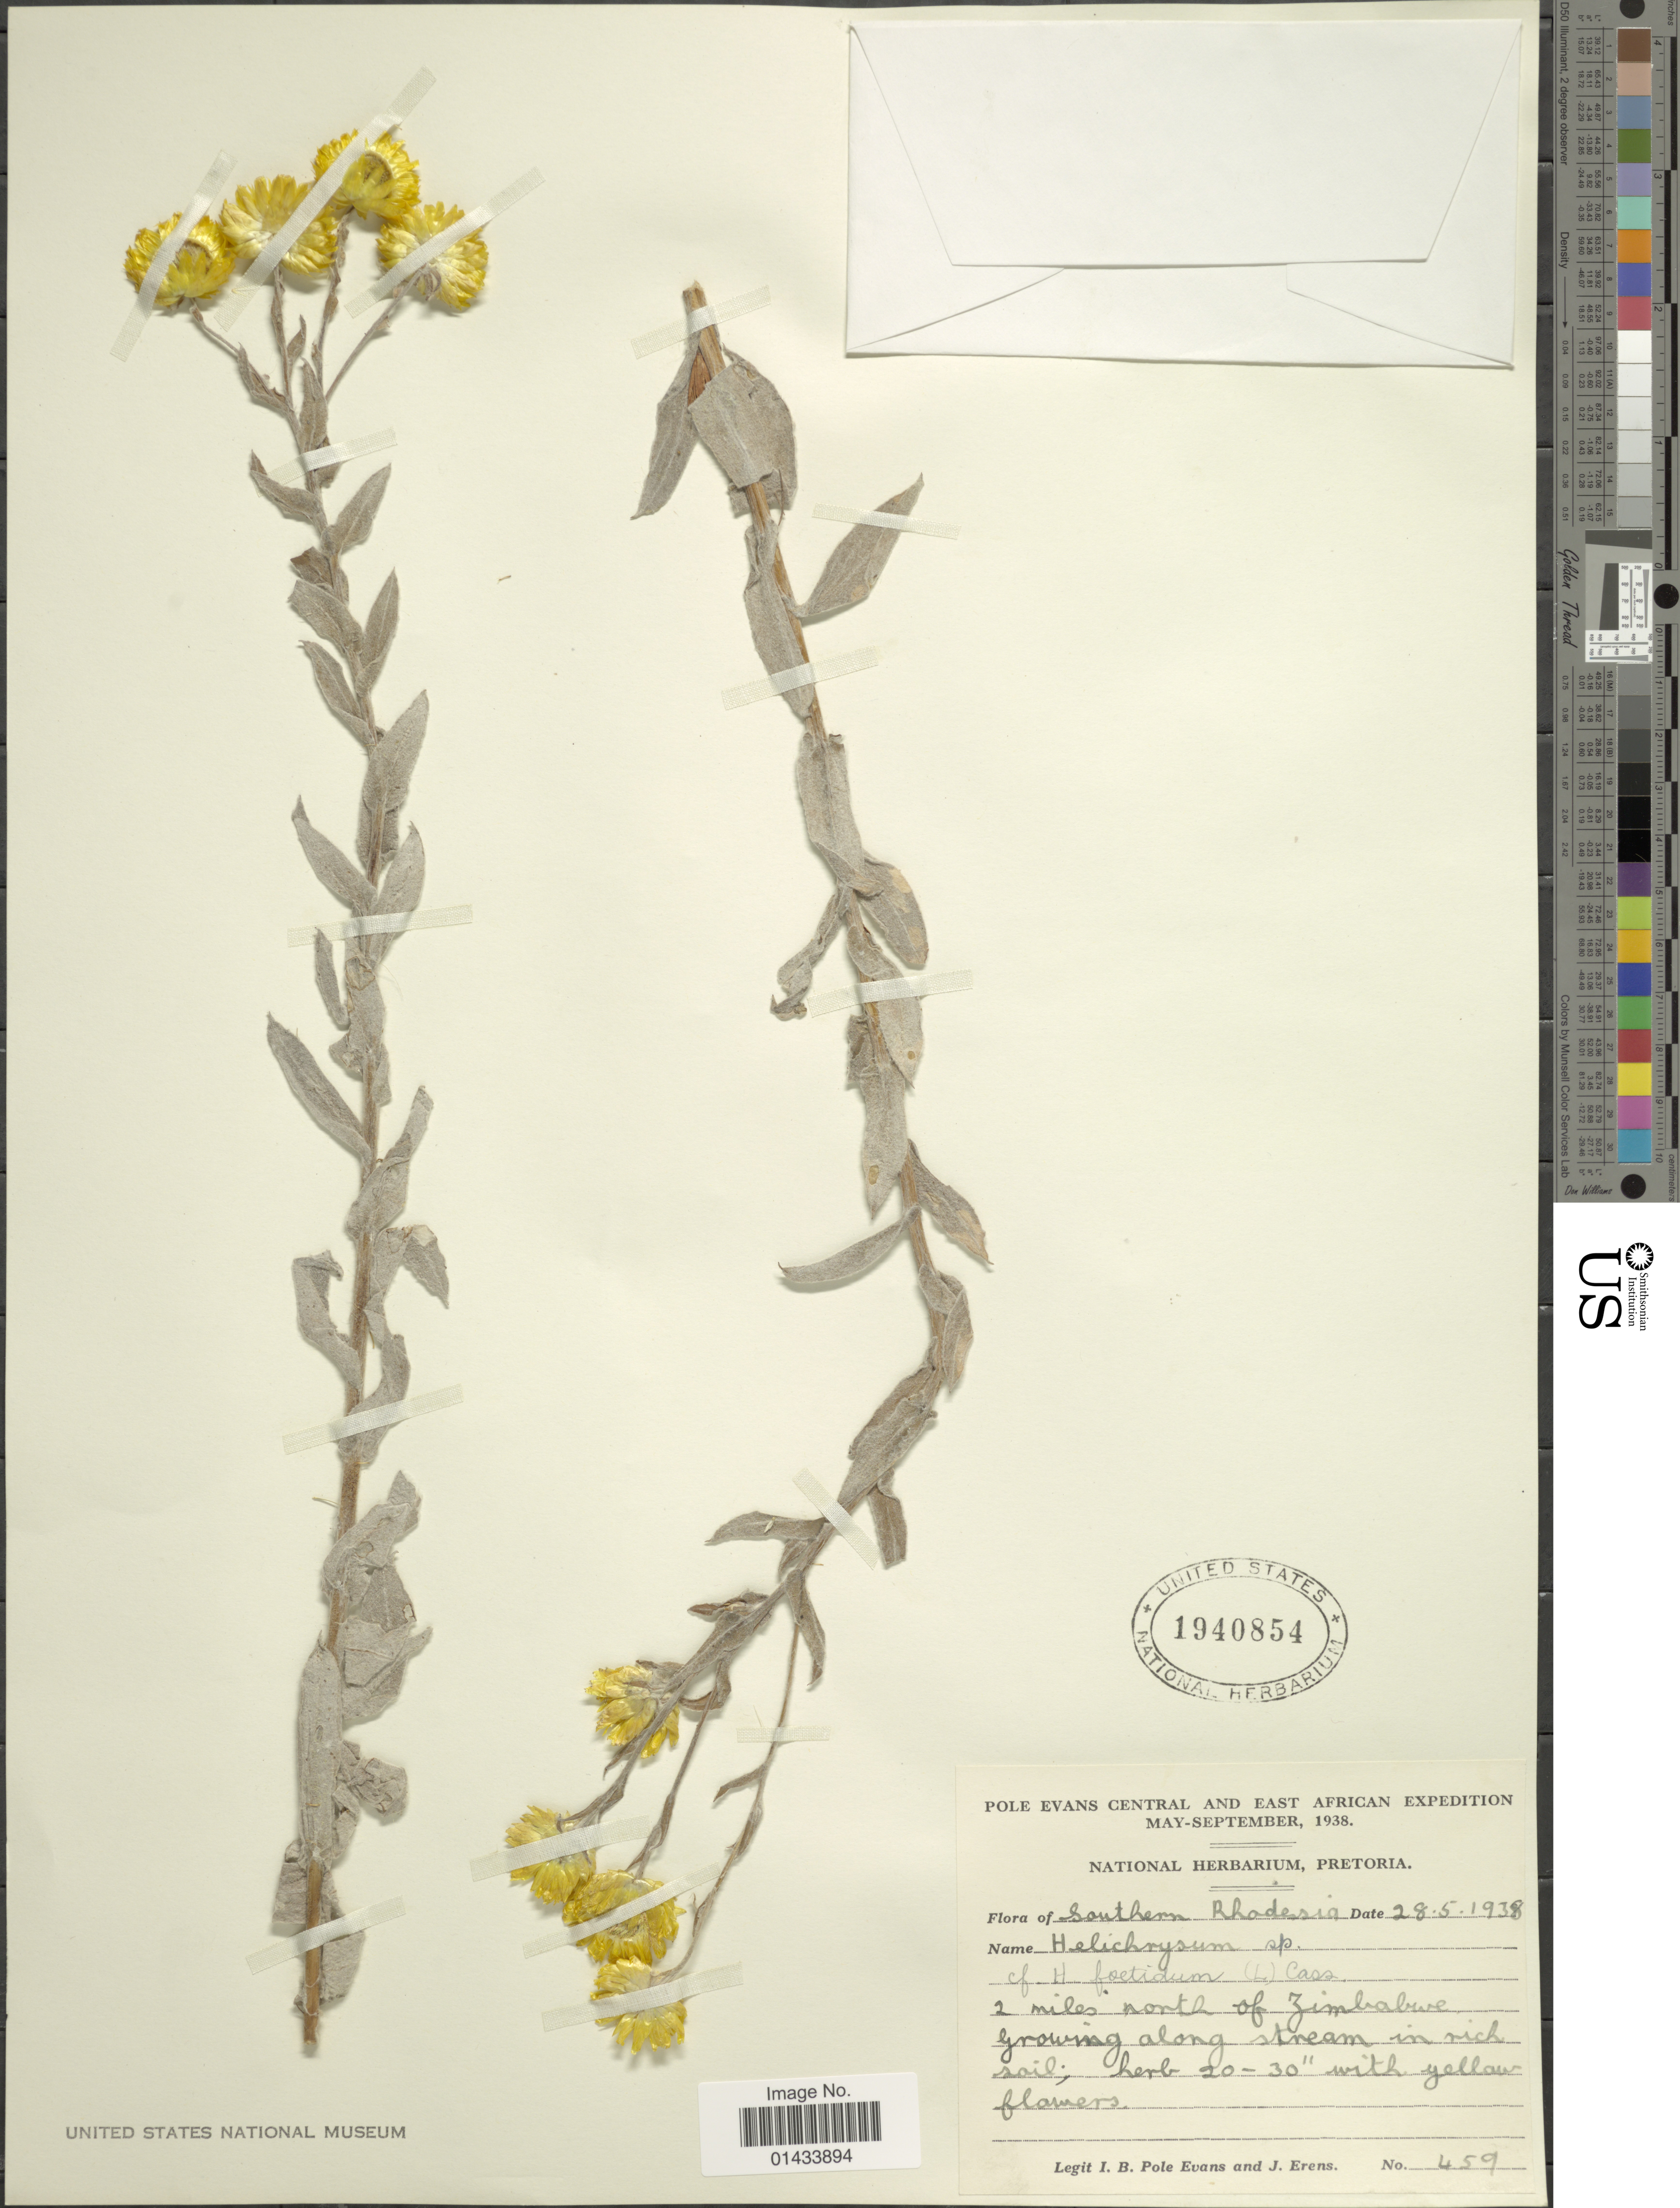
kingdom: Plantae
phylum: Tracheophyta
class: Magnoliopsida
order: Asterales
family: Asteraceae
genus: Helichrysum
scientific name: Helichrysum sp.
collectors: I. B. Pole-Evans & J. Erens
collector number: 459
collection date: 1938-05-28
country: Zimbabwe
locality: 2 miles north of Zimbabwe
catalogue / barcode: US 1940854